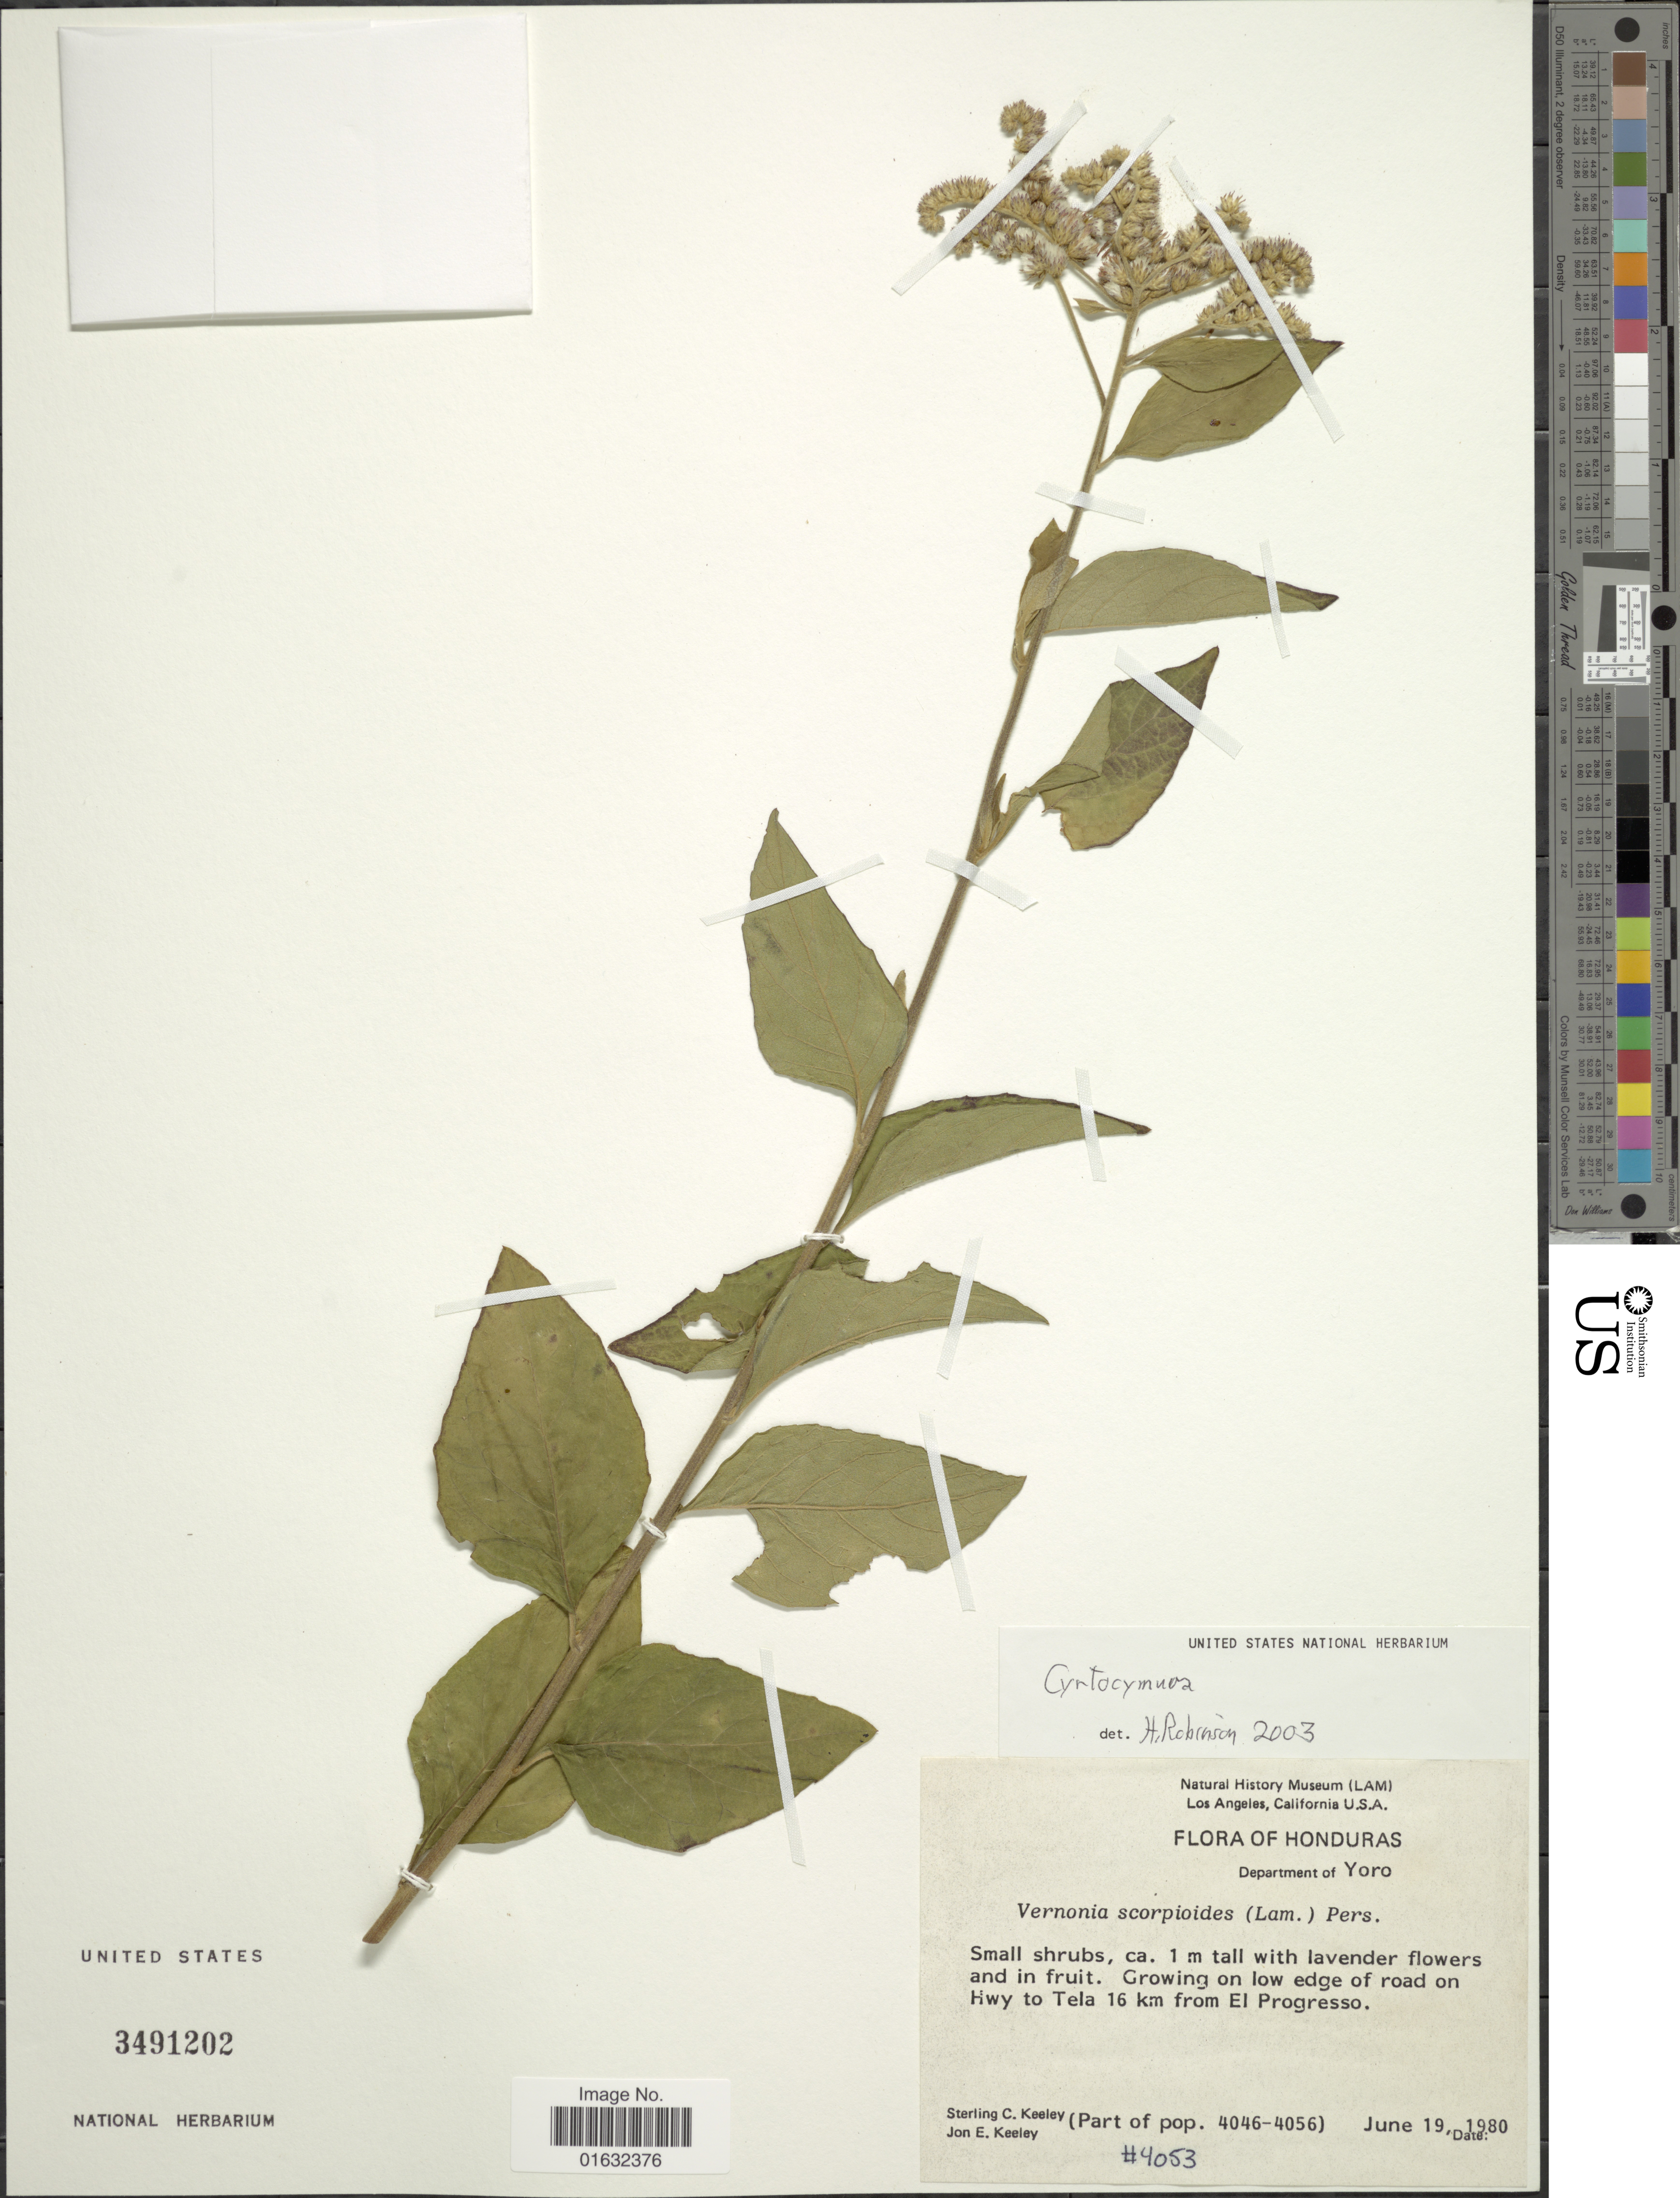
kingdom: Plantae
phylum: Tracheophyta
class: Magnoliopsida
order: Asterales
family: Asteraceae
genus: Cyrtocymura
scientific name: Cyrtocymura scorpioides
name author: (Lam.) H. Rob.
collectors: S. C. Keeley & J. E. Keeley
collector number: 4053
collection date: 1980-06-19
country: Honduras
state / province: Yoro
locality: Growing on low edge of road on Hwy to Tela 16 km from El Progresso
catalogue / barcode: US 3491202